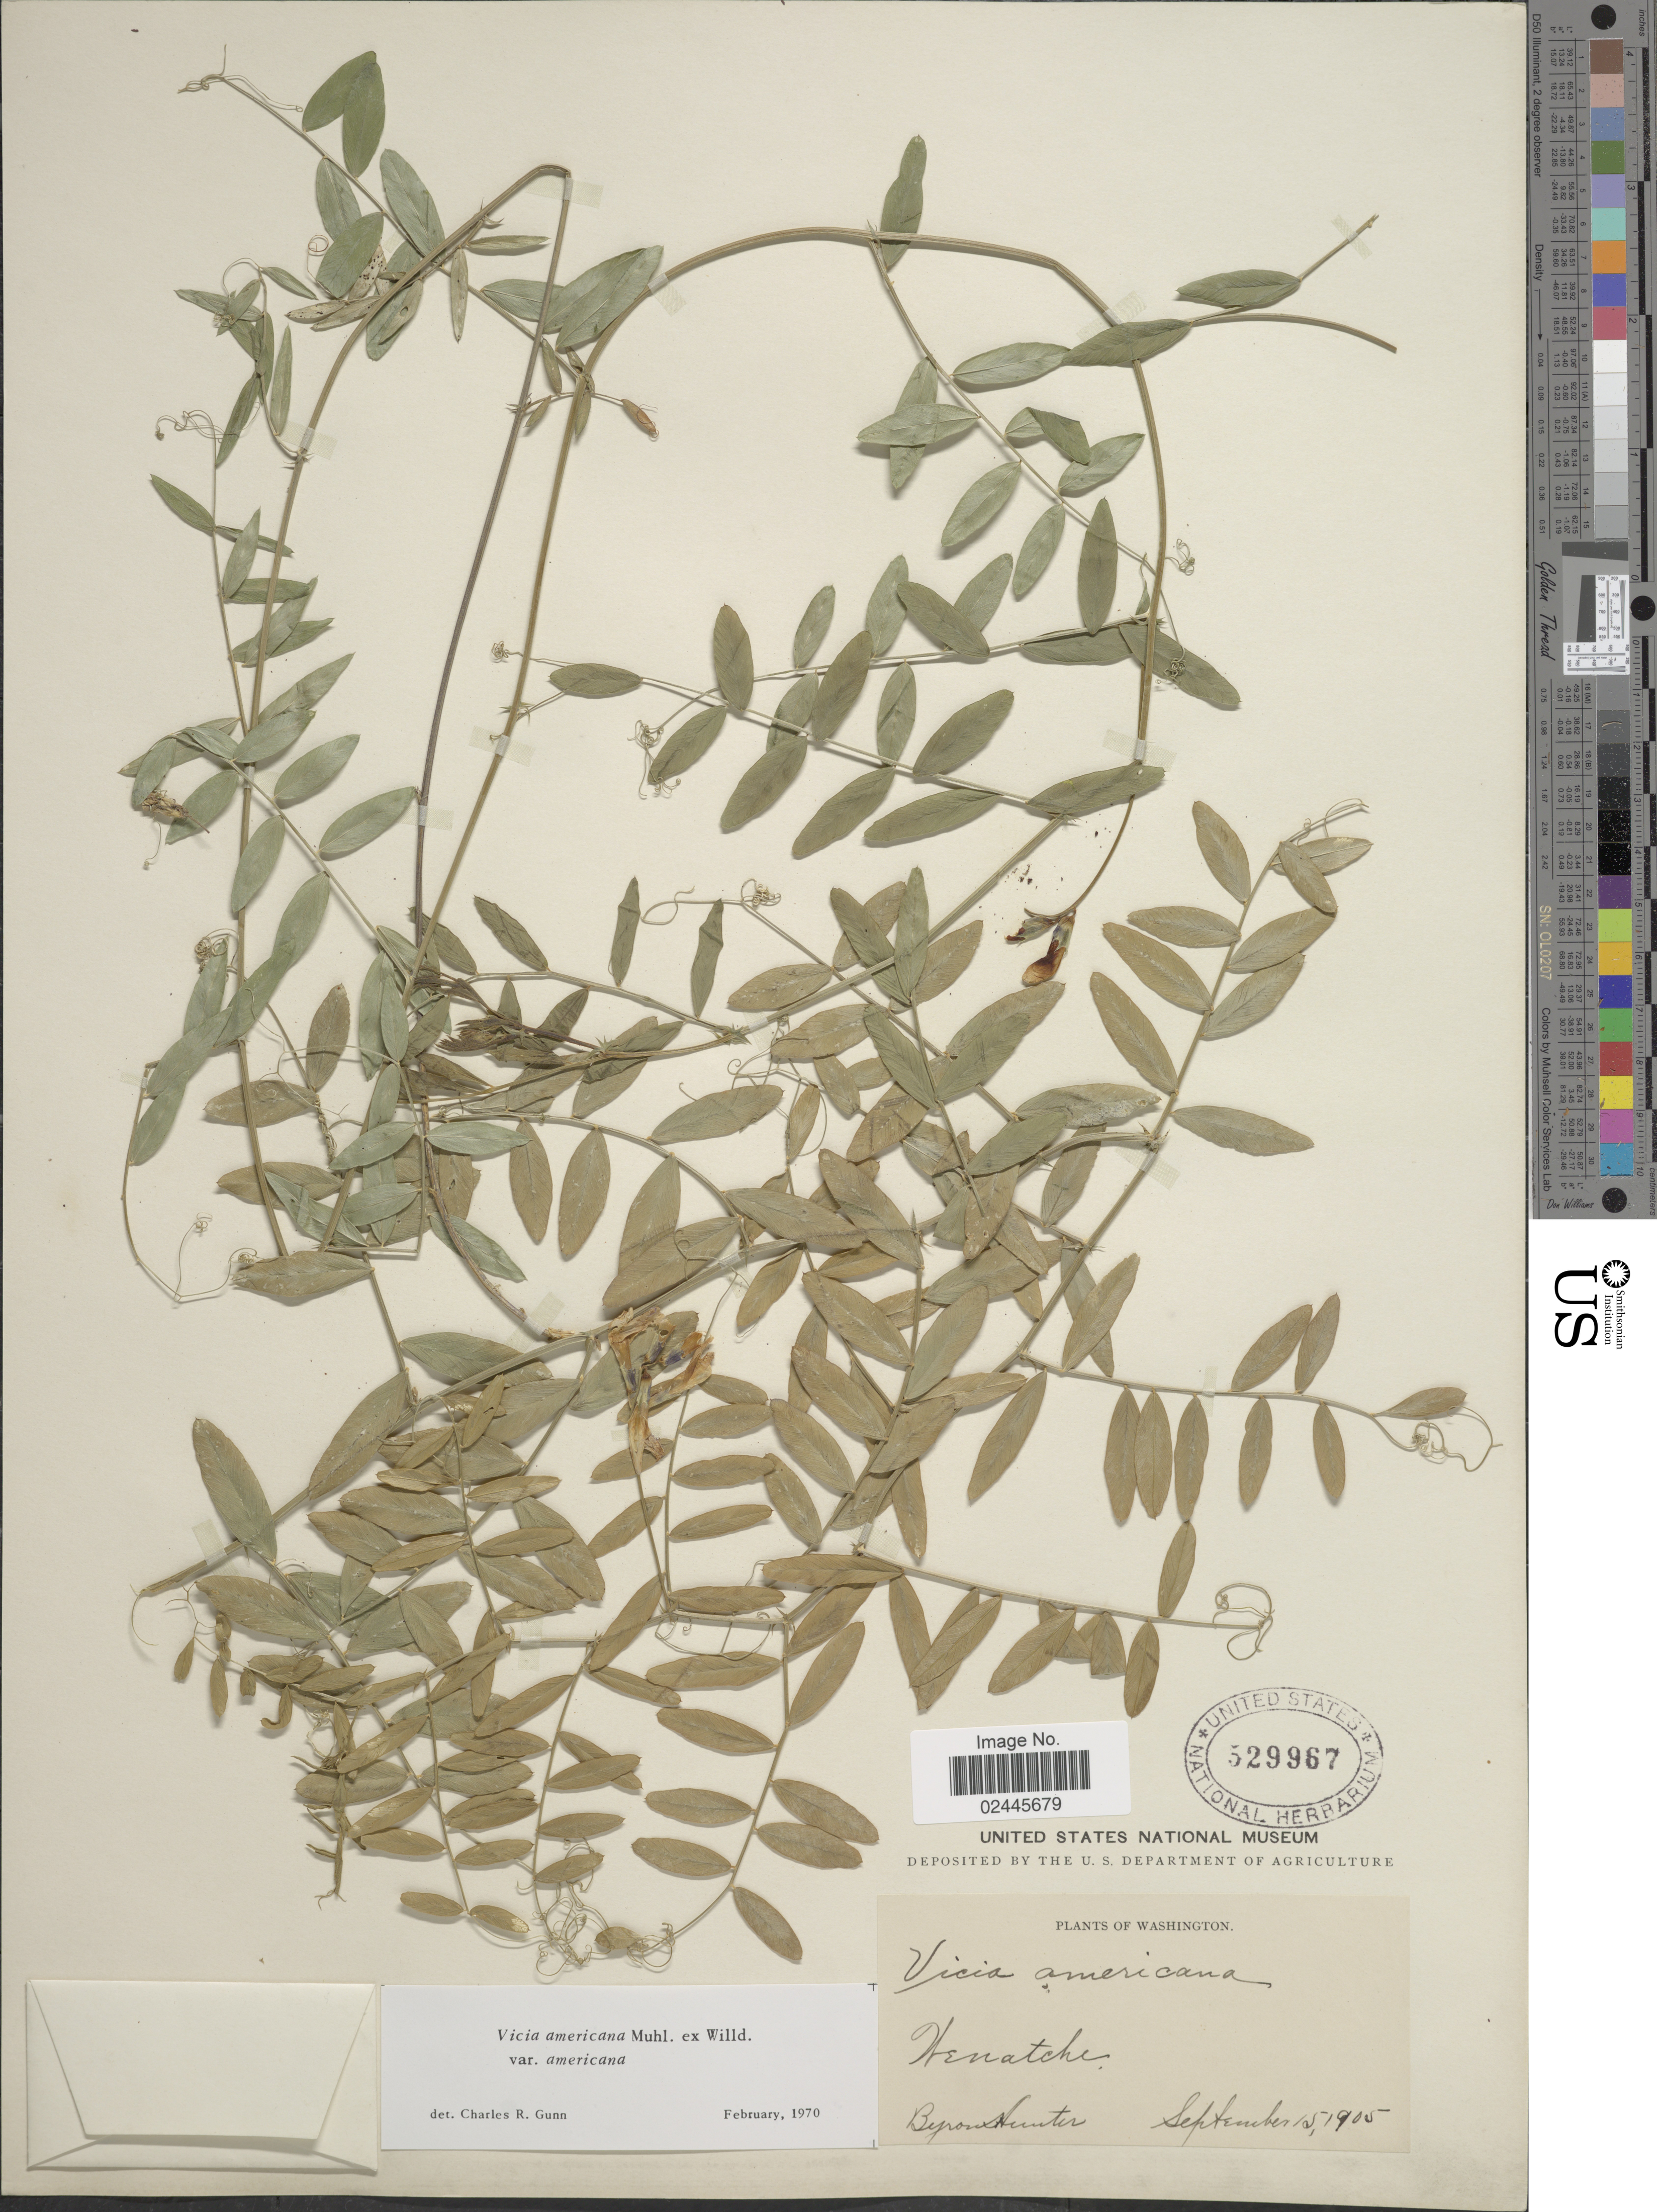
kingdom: Plantae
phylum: Tracheophyta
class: Magnoliopsida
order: Fabales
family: Fabaceae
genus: Vicia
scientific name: Vicia americana var. americana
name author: Muhl. ex Willd.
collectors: B. Hunter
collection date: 1905-09-15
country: United States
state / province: Washington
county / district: Chelan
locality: Wenatchee.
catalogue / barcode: US 529967